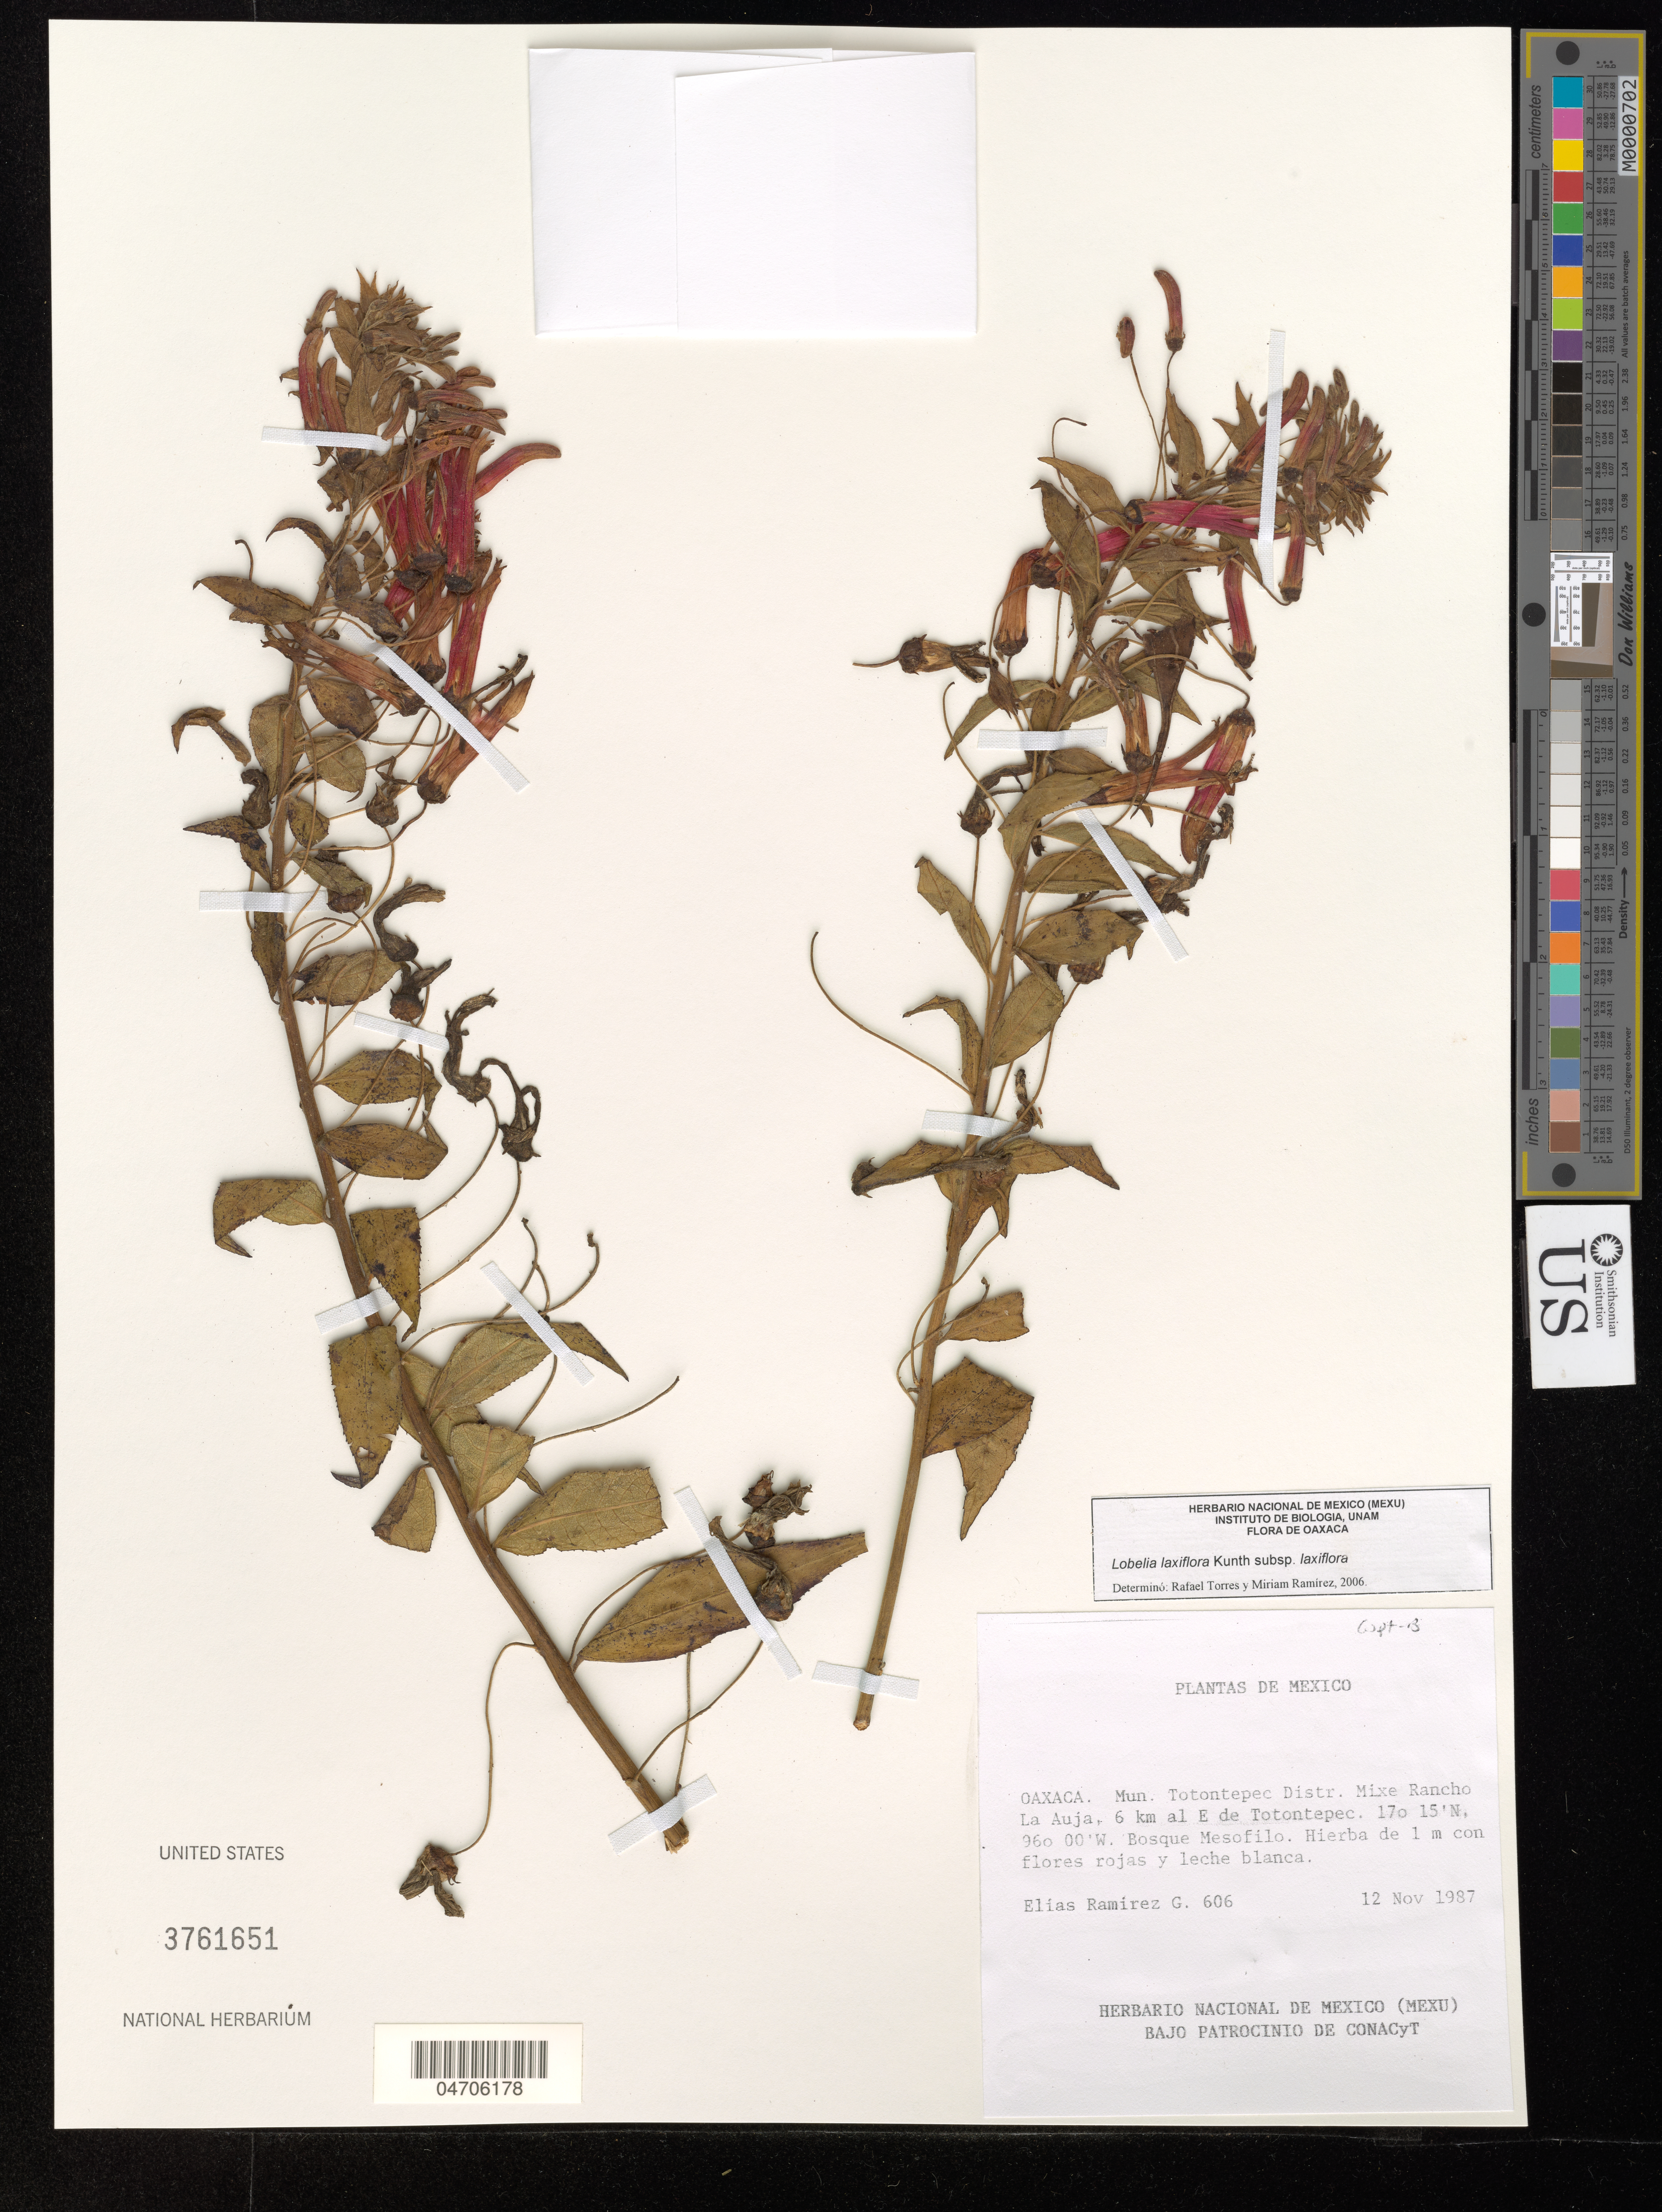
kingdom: Plantae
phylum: Tracheophyta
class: Magnoliopsida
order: Asterales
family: Campanulaceae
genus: Lobelia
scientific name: Lobelia laxiflora subsp. laxiflora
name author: Kunth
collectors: E. Ramirez G.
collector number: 606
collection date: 1987-11-12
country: Mexico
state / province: Oaxaca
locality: Mun. Totontepec Distr. Mixe Rancho La Auja, 6 km al E de Totontepec.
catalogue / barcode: US 3761651